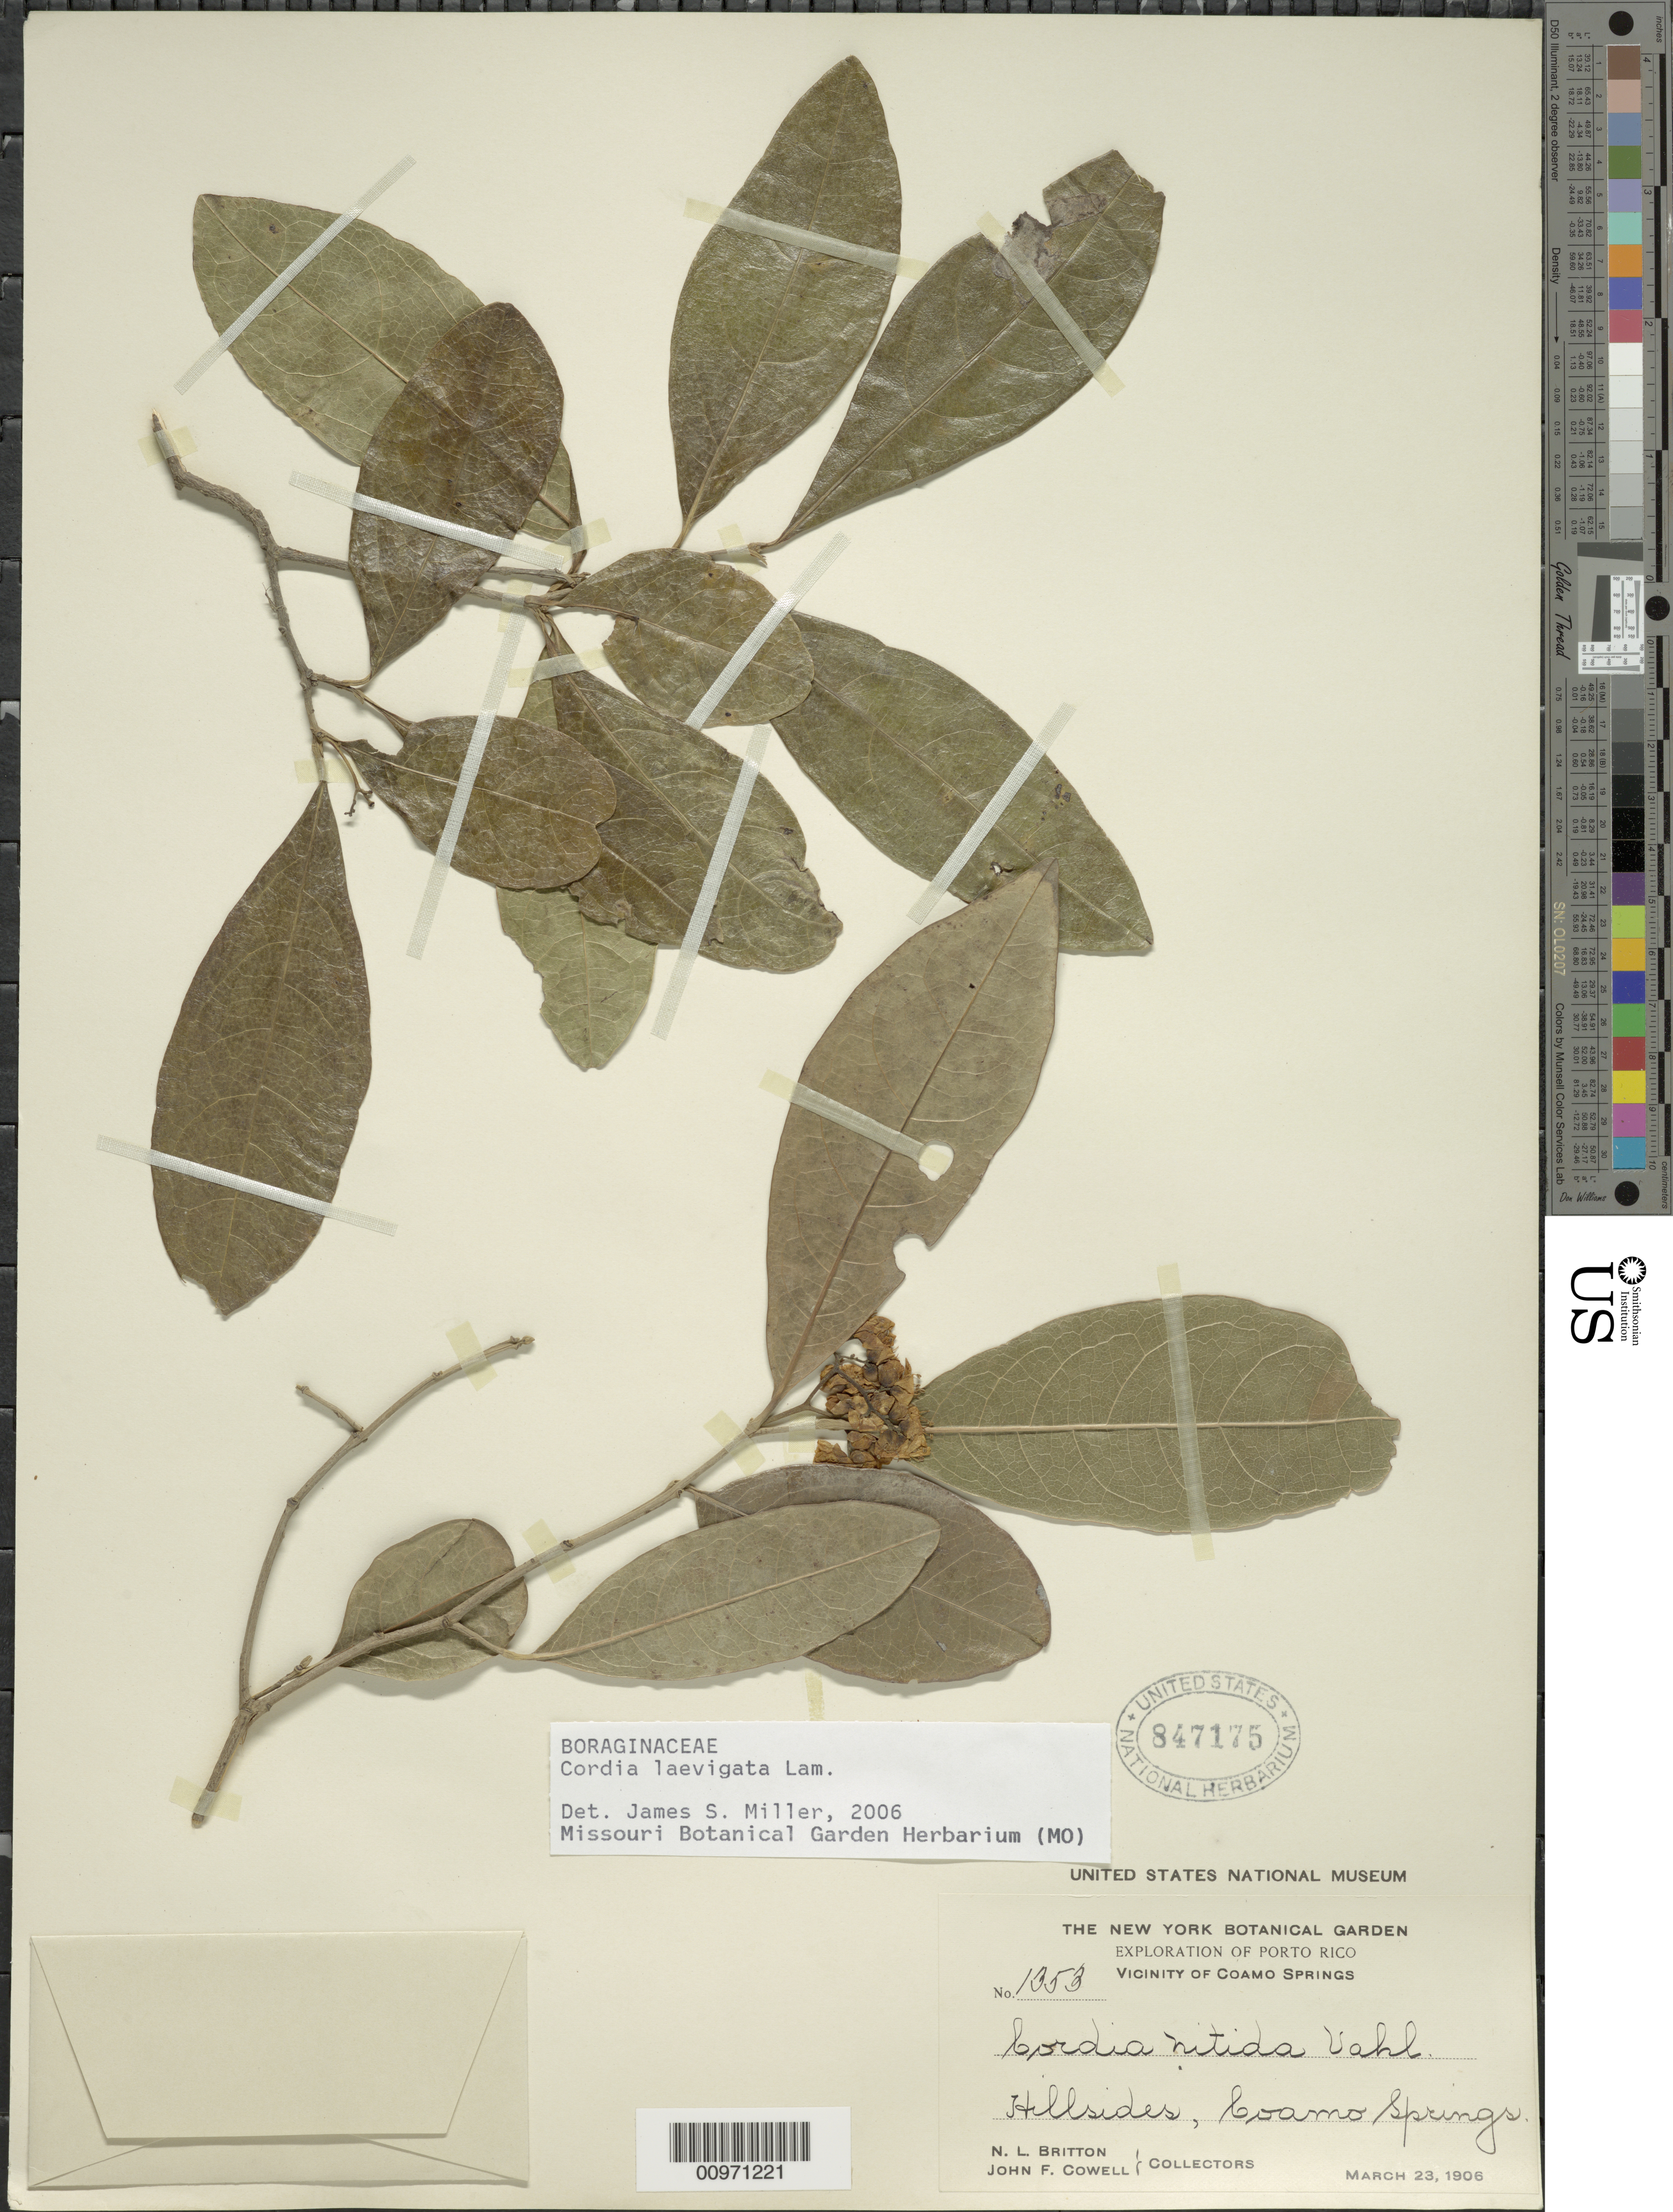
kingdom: Plantae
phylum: Tracheophyta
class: Magnoliopsida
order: Boraginales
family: Cordiaceae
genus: Cordia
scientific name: Cordia laevigata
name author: Lam.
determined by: Miller, James S., (MO), Missouri Botanical Garden (UNITED STATES)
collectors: N. Britton & J. F. Cowell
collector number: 1353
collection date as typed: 23 Mar 1906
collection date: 1906-03-23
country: Puerto Rico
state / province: Coamo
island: Puerto Rico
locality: Coamo Springs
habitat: Hillsides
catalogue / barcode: US 847175